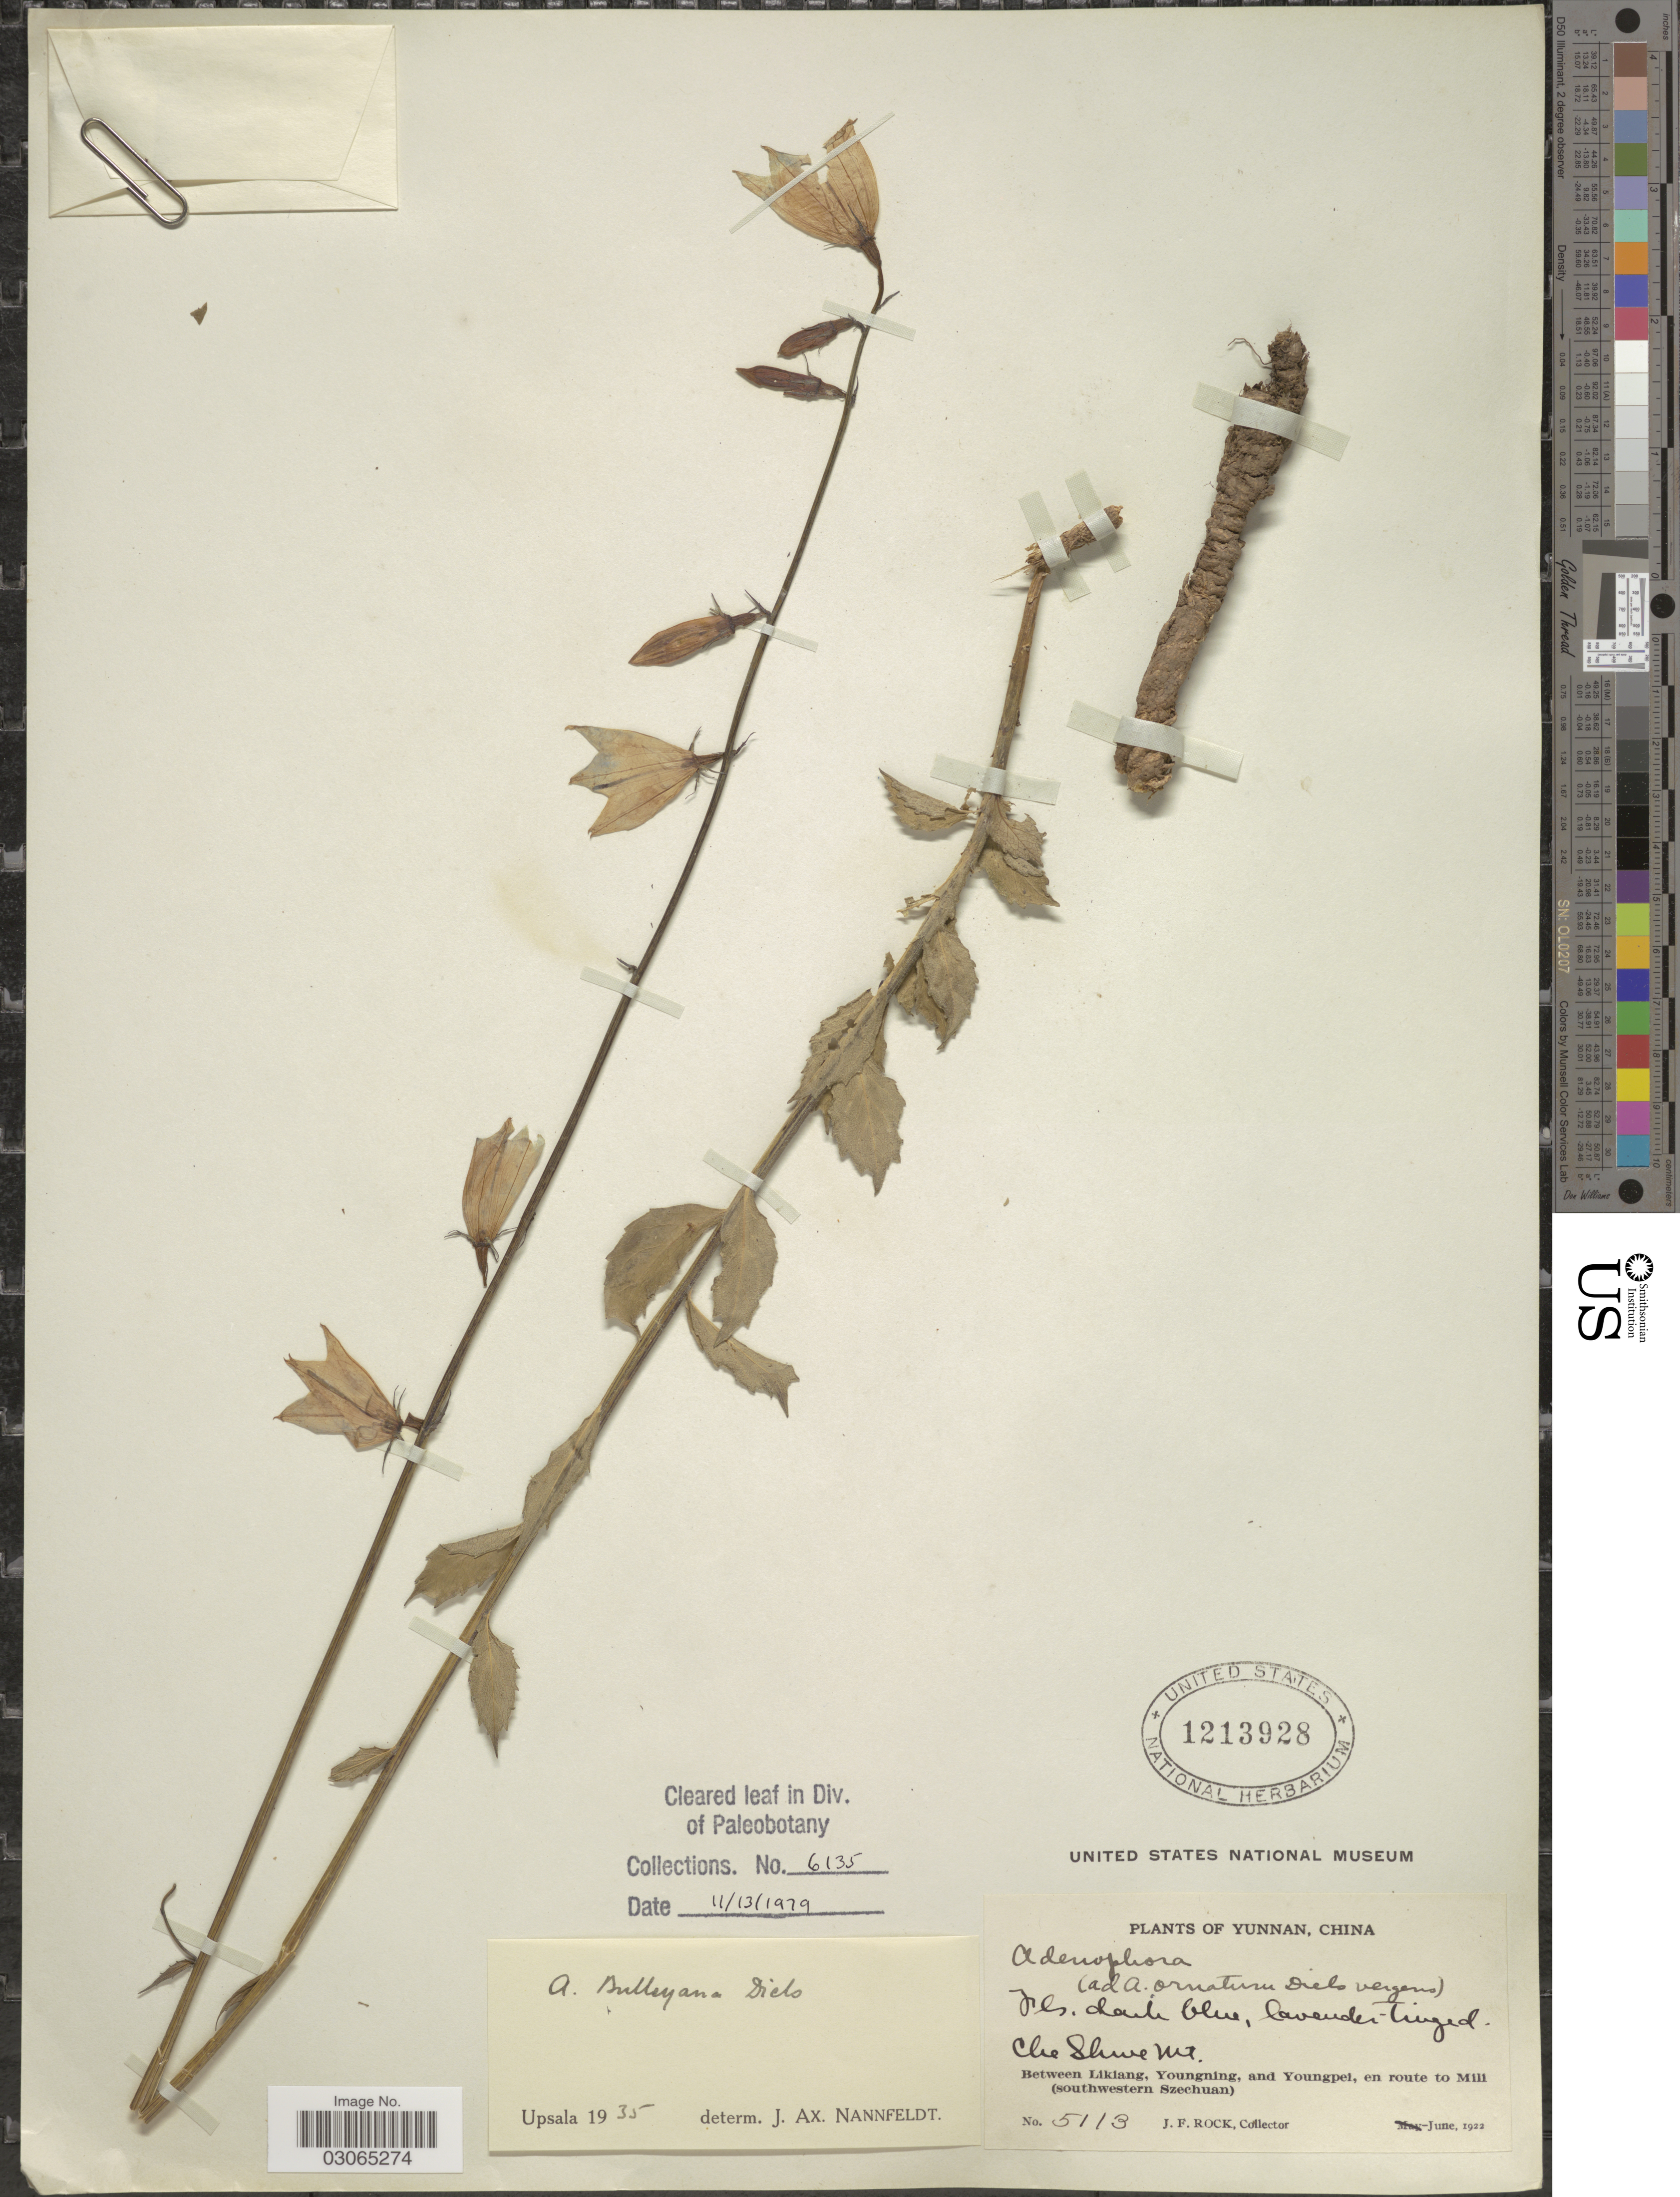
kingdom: Plantae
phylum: Tracheophyta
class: Magnoliopsida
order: Asterales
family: Campanulaceae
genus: Adenophora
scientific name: Adenophora bulleyana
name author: Diels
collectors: J. Rock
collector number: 5113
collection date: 1922-06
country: China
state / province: Yunnan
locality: Che Shive Mt. Between Likiang, Youngning, and Youngpei, en route to Mili (southwestern Szechuan).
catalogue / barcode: US 1213928